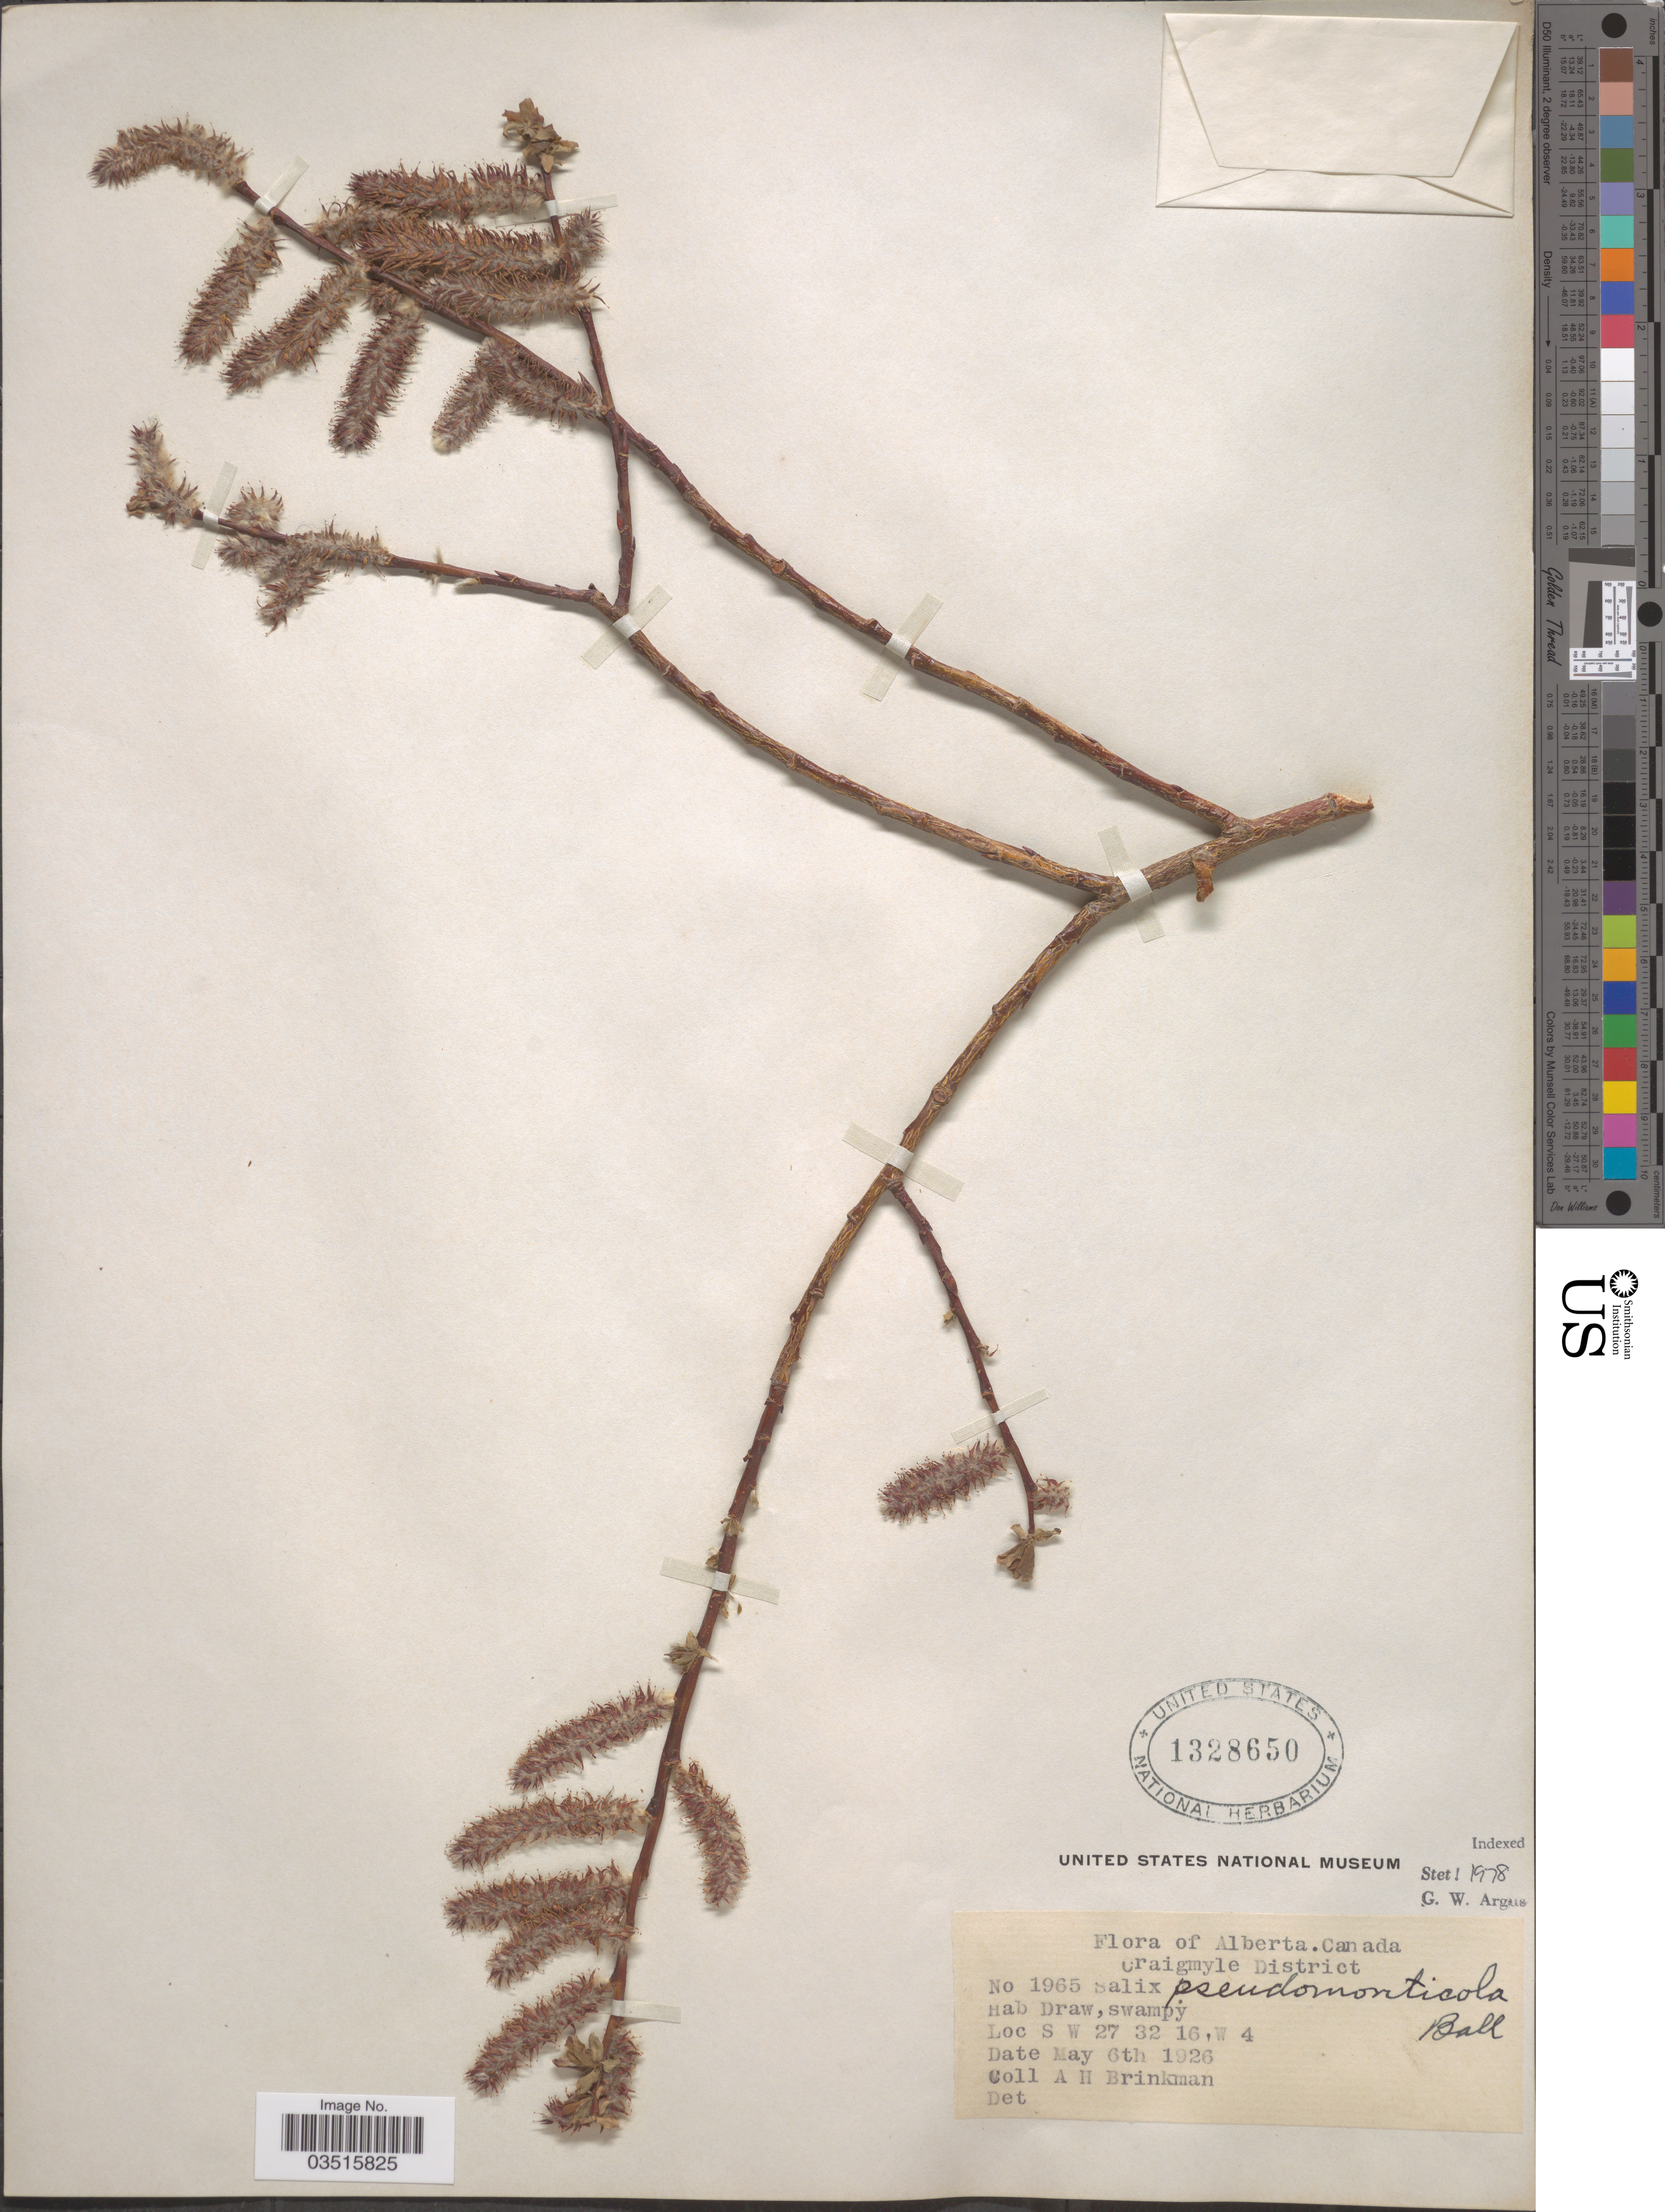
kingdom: Plantae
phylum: Tracheophyta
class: Magnoliopsida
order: Malpighiales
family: Salicaceae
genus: Salix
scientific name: Salix monticola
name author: Bebb.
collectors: A. Brinkman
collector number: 1965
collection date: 1926-05-06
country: Canada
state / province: Alberta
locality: Craigmyle District. Draw, swampy. S W 27 32 16 W 4 [unsure placement].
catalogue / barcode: US 1328650